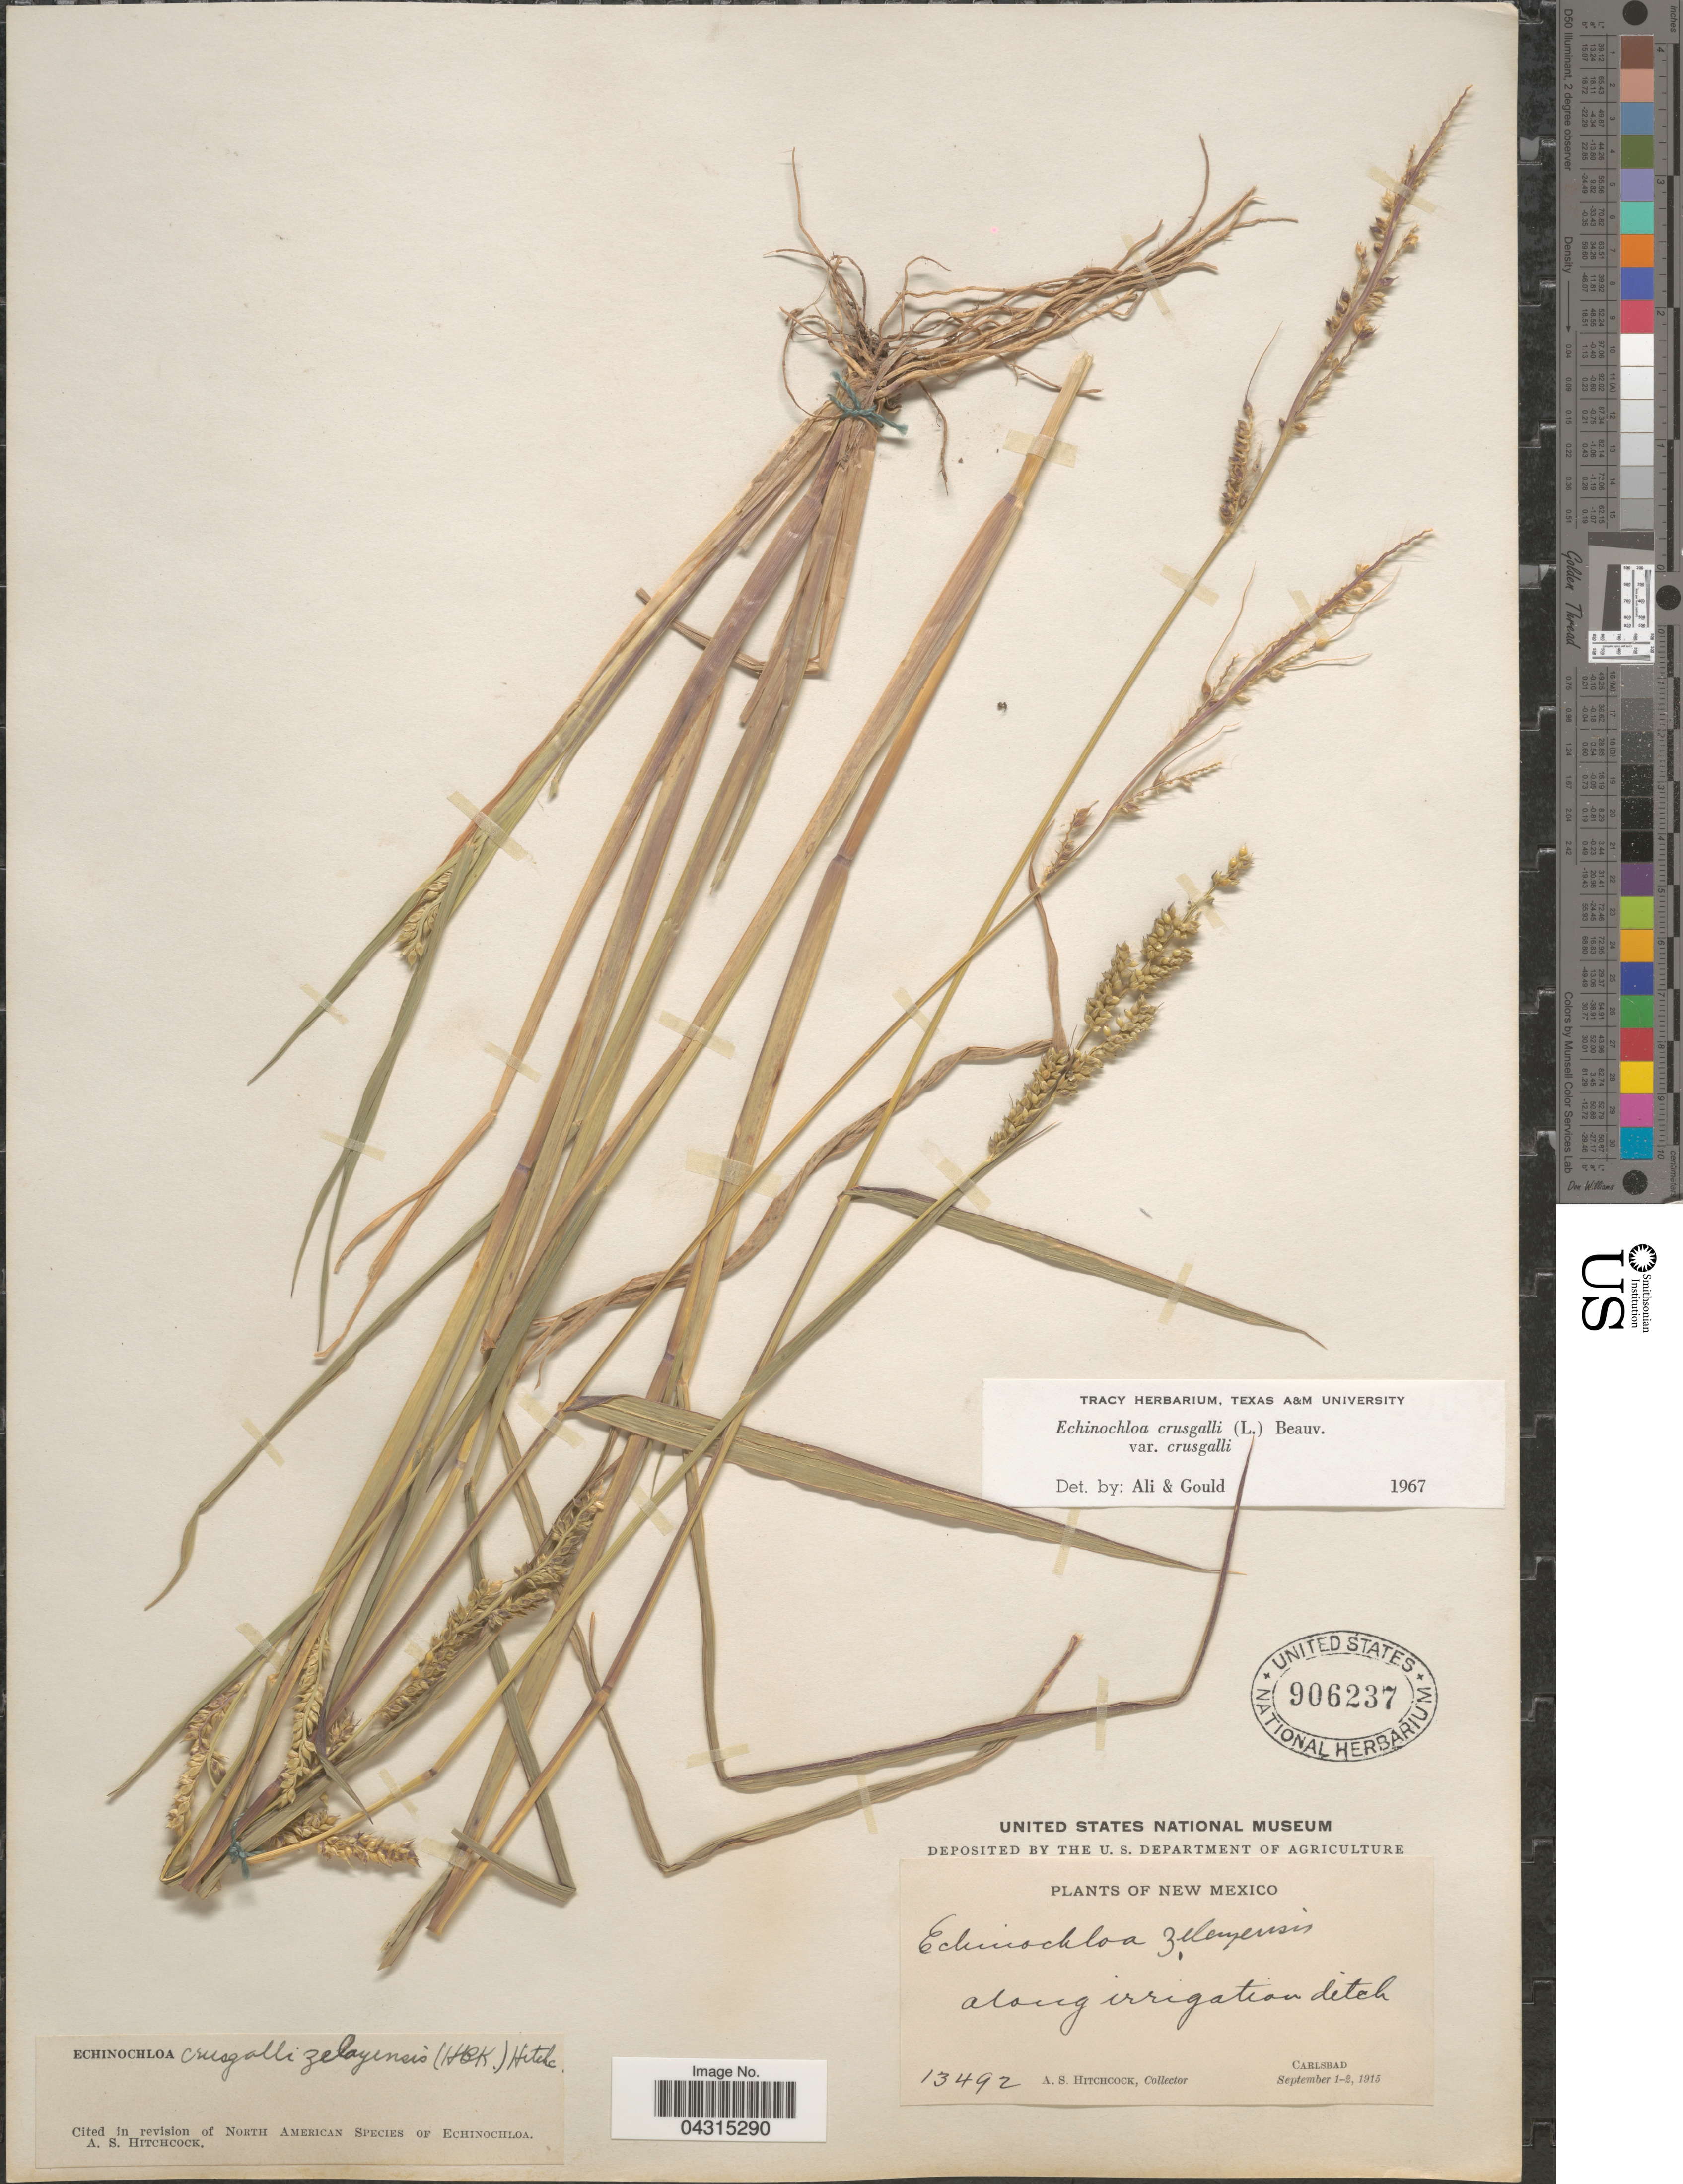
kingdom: Plantae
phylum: Tracheophyta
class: Liliopsida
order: Poales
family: Poaceae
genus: Echinochloa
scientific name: Echinochloa crus-galli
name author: (L.) P. Beauv.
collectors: A. S. Hitchcock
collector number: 13492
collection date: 1915-09-01/1915-09-02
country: United States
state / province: New Mexico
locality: Carlsbad.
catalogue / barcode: US 906237